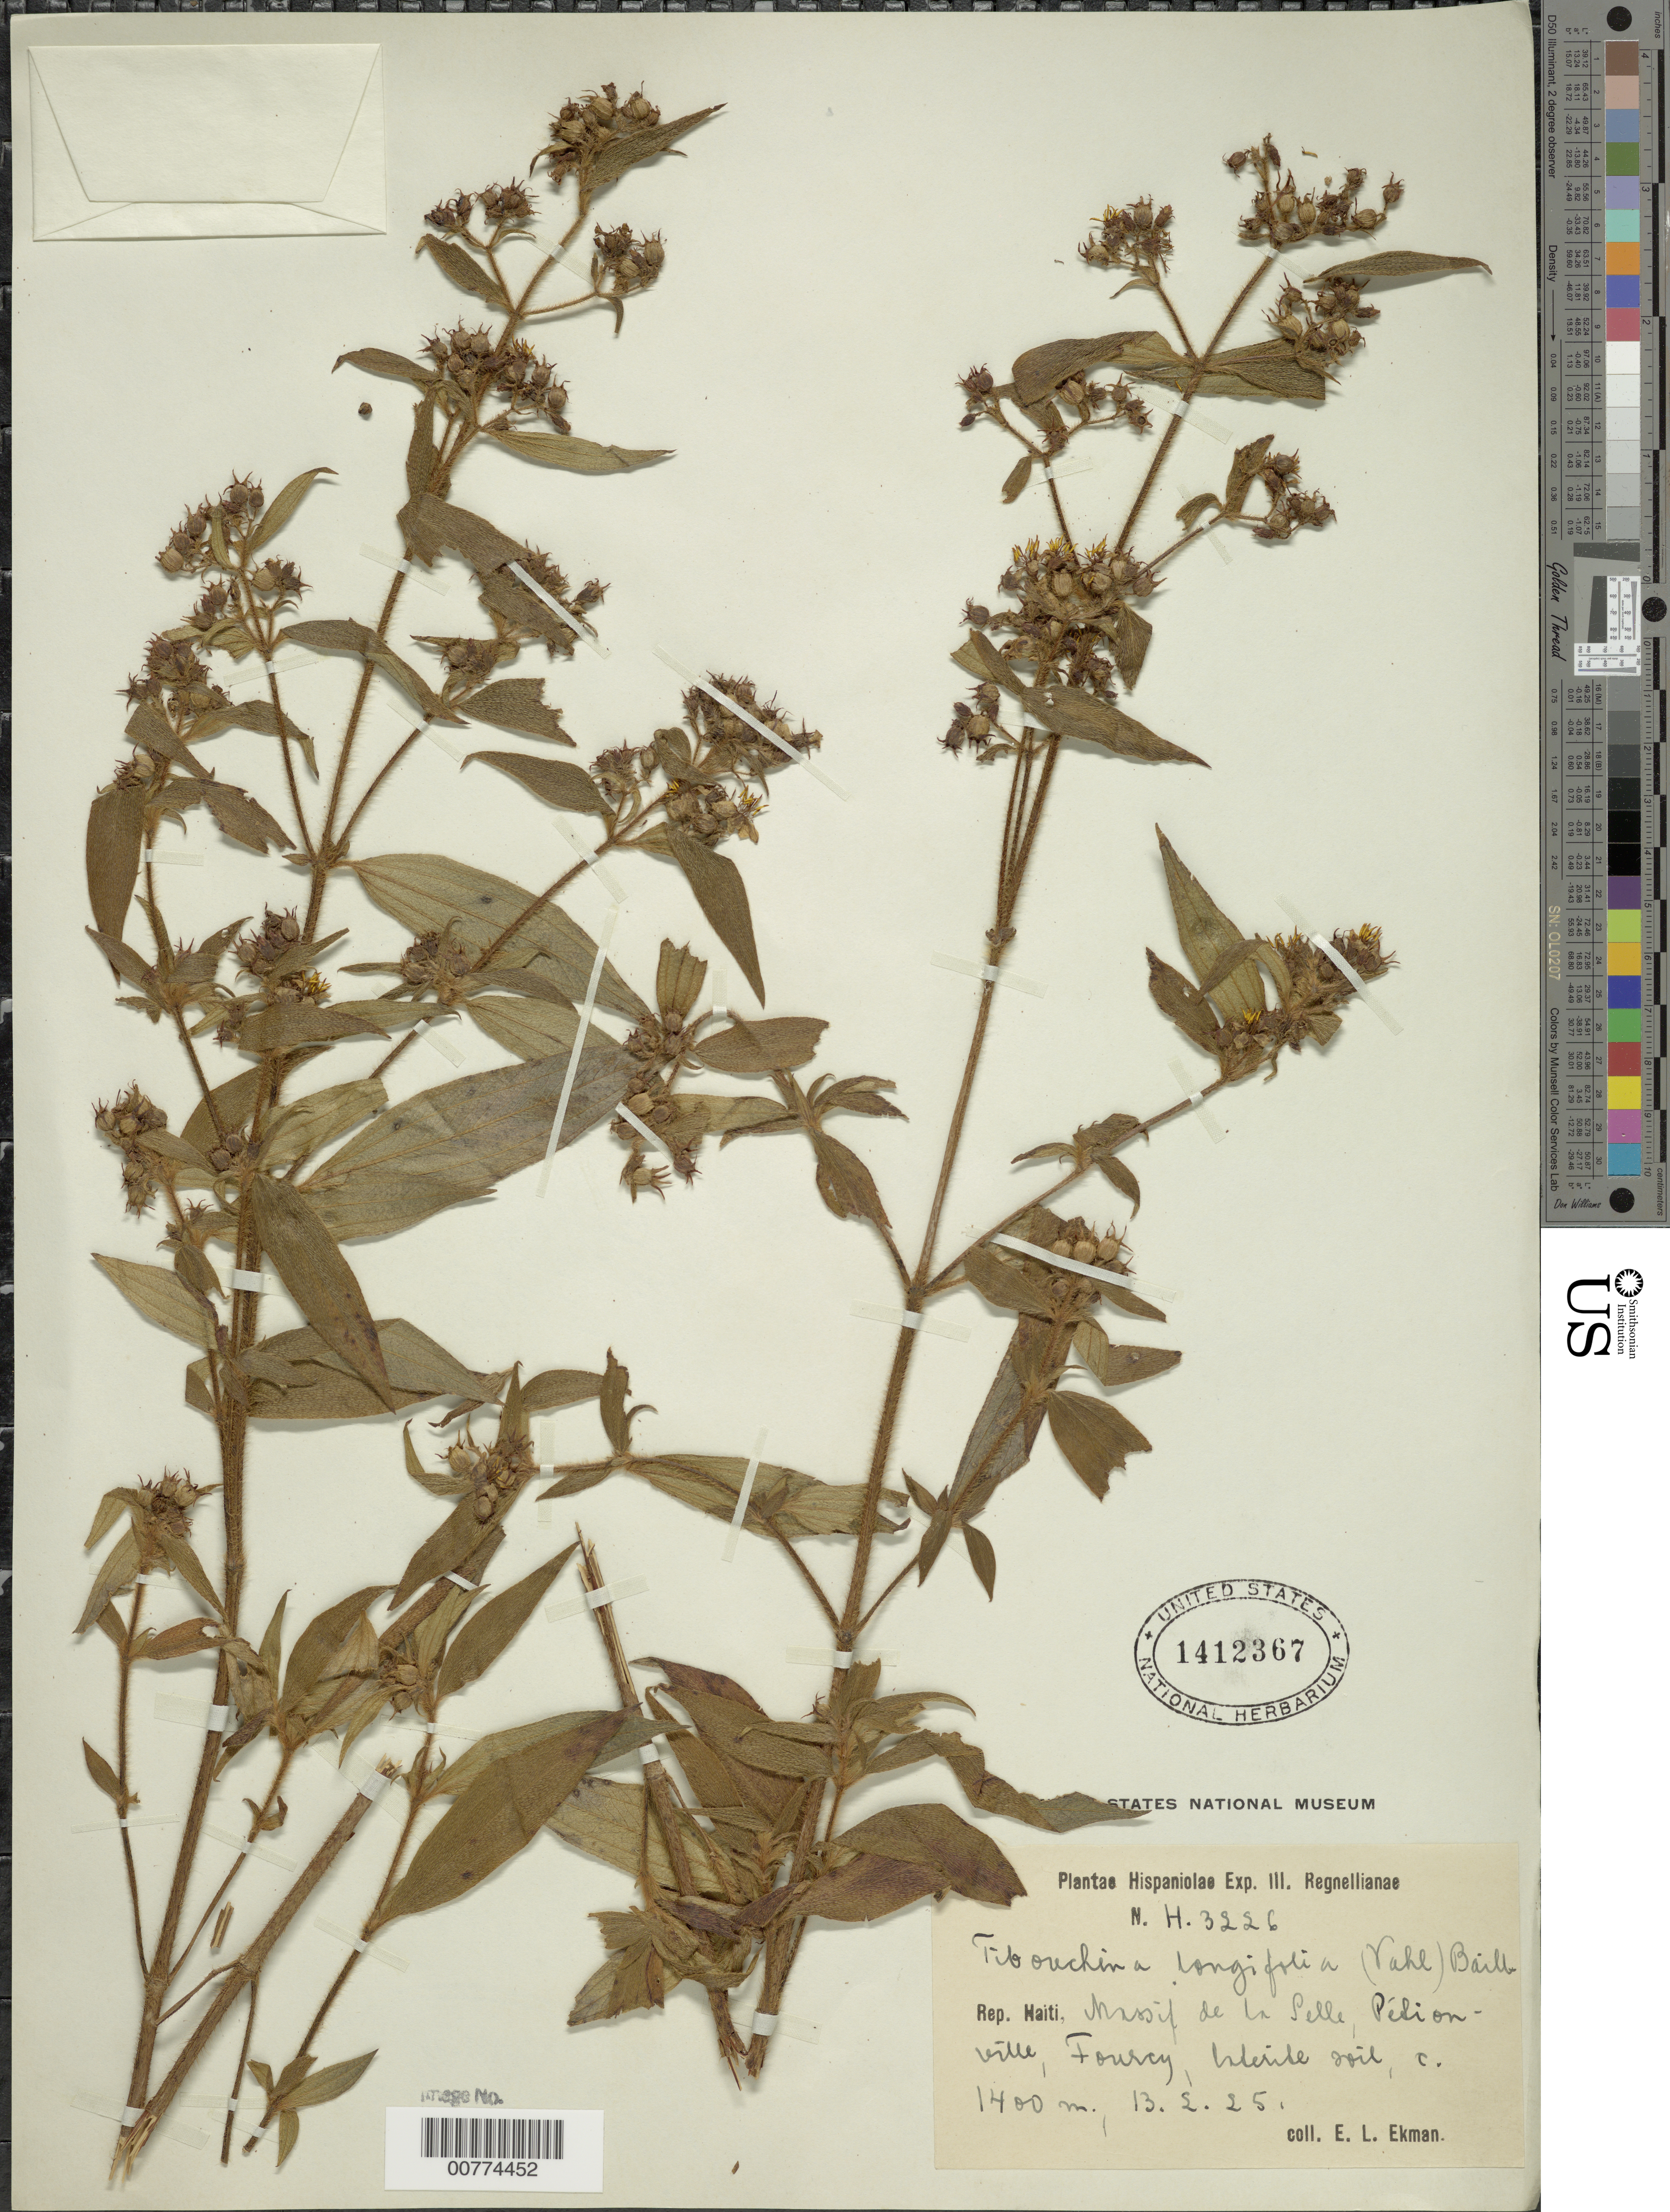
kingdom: Plantae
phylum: Tracheophyta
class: Magnoliopsida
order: Myrtales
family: Melastomataceae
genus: Chaetogastra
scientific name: Chaetogastra longifolia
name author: (Vahl) DC.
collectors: E. L. Ekman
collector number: H 3226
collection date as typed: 13 Feb 1925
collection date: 1925-02-13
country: Haiti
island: Hispaniola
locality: Massif de la Selle, Pétionville, Fourcy.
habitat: Laterite soil.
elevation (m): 1400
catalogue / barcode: US 1412367